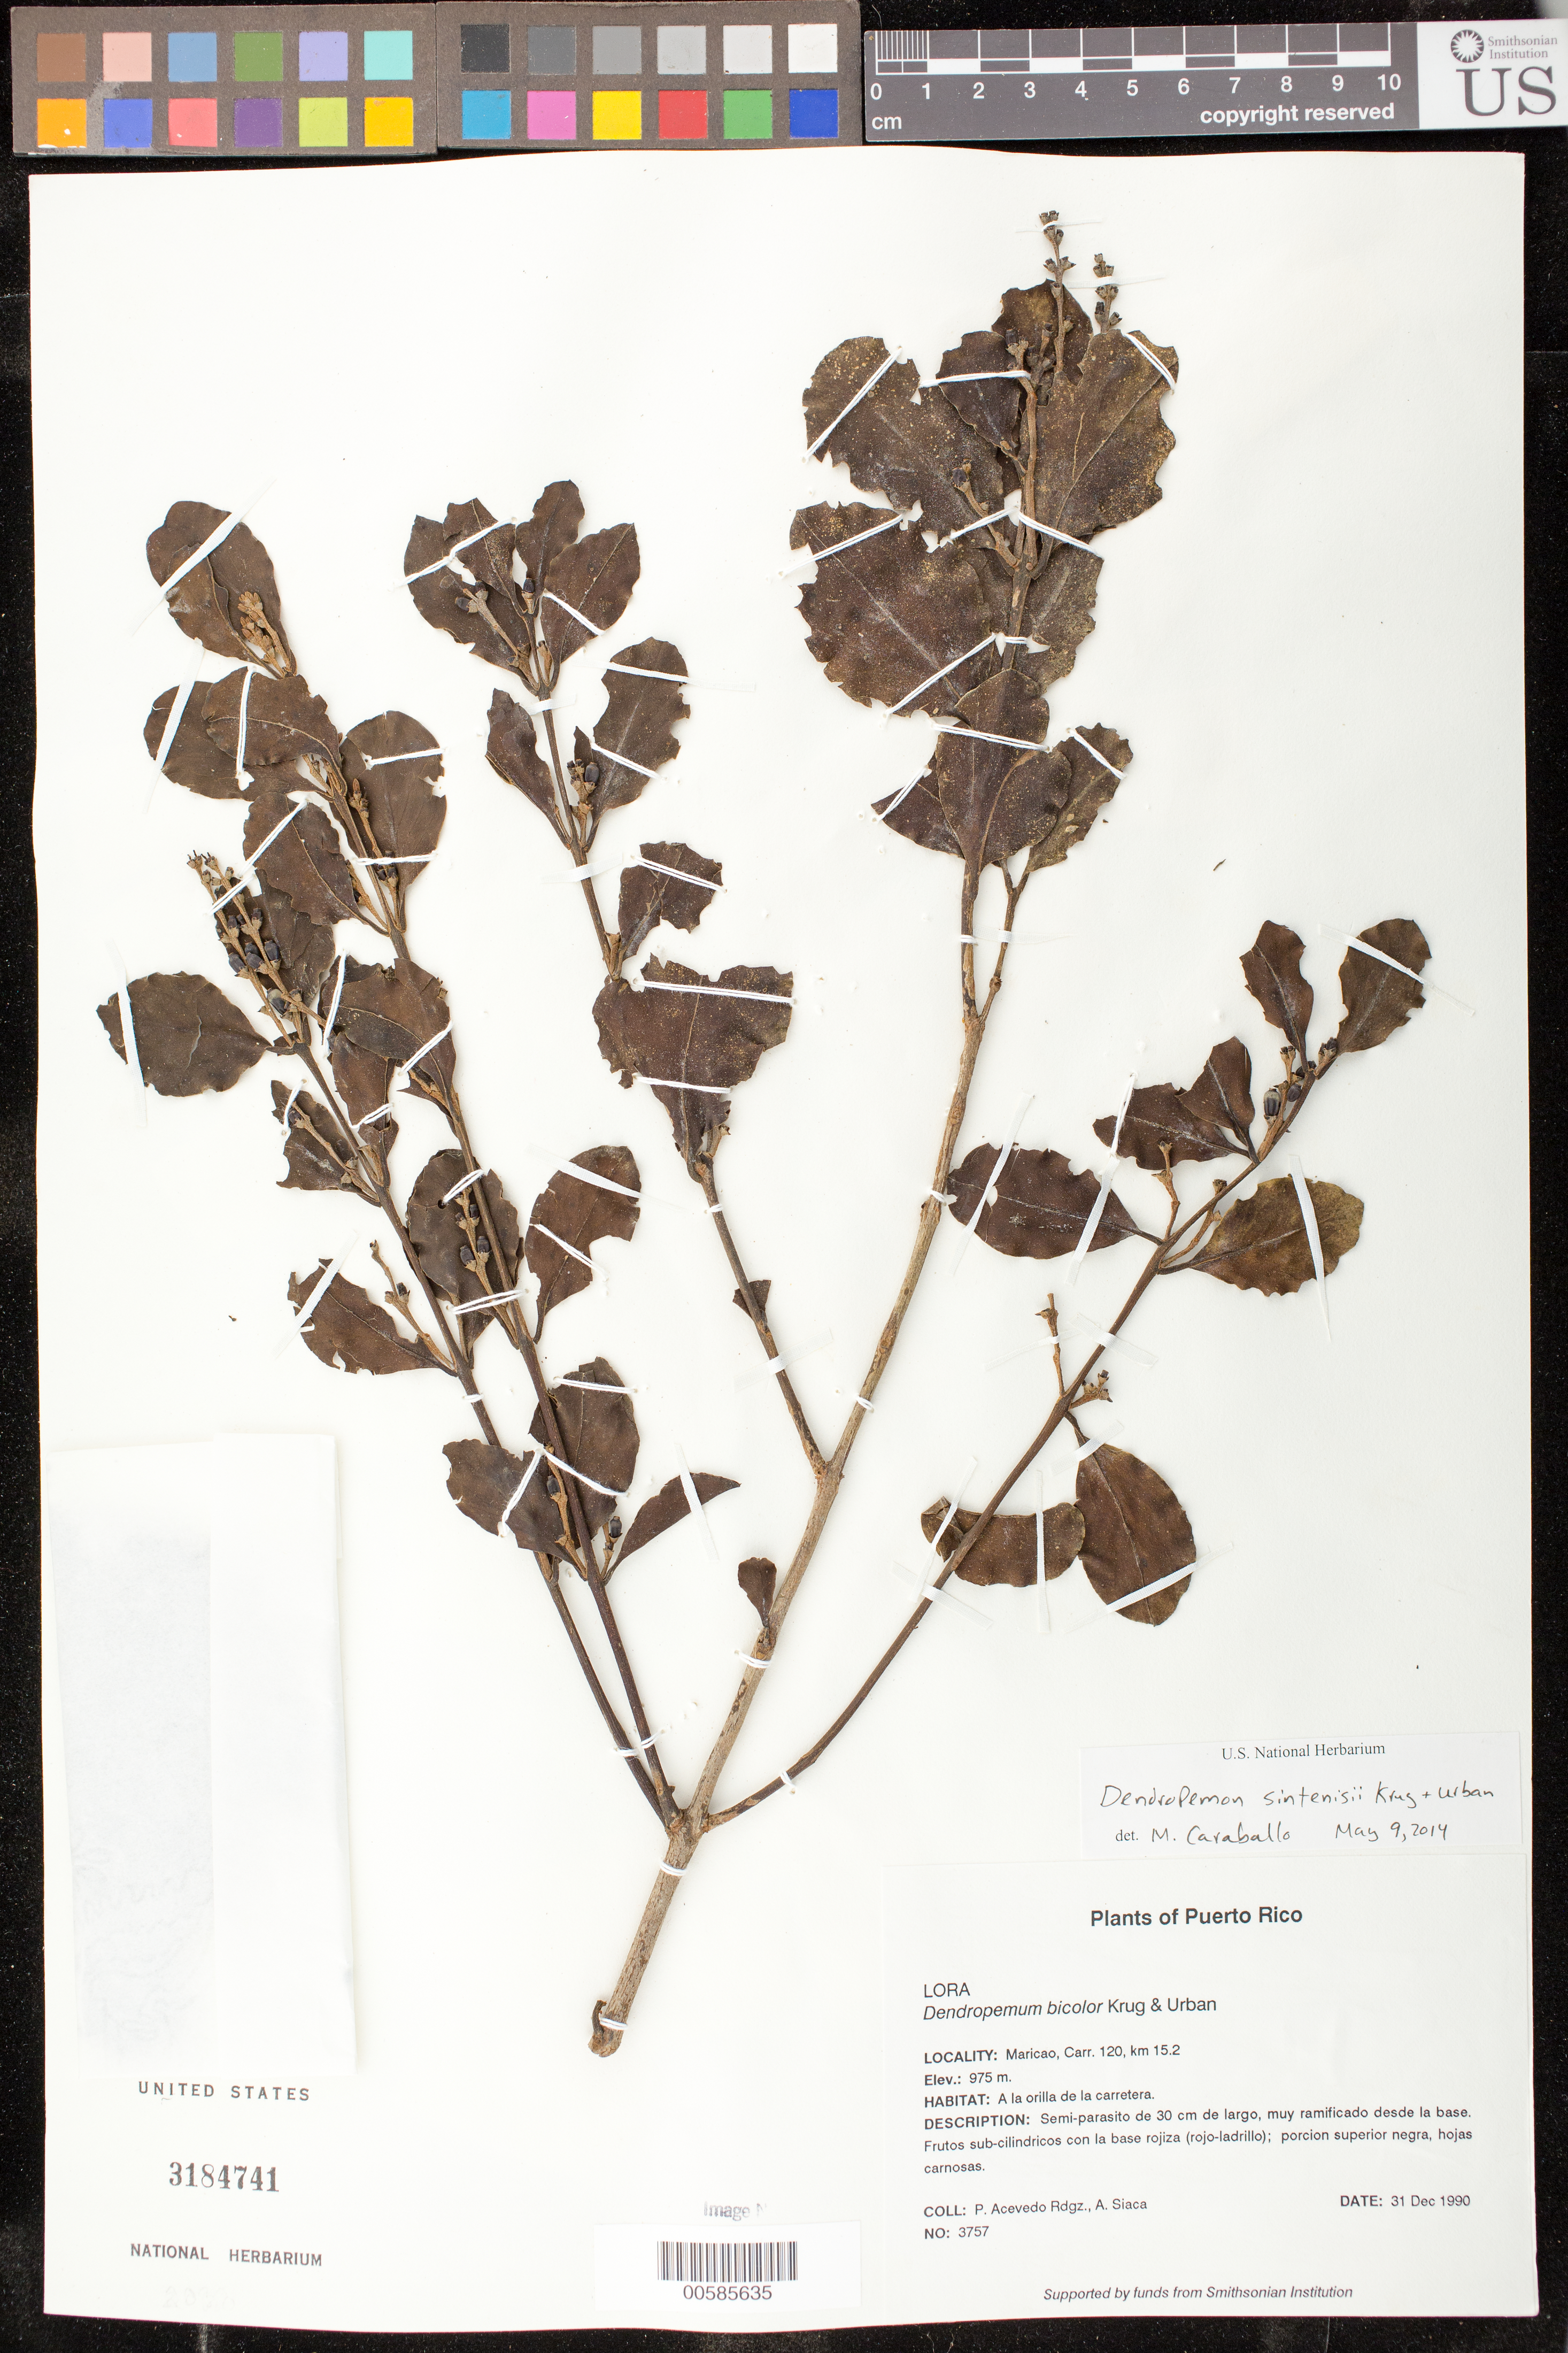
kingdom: Plantae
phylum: Tracheophyta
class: Magnoliopsida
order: Santalales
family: Loranthaceae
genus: Dendropemon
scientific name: Dendropemon sintenisii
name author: Krug & Urb.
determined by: Caraballo-Ortiz, Marcos A., (MISS), University of Mississippi (UNITED STATES)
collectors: P. Acevedo-Rodr. & A. Siaca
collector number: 3757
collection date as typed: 31 Dec 1990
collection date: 1990-12-31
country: Puerto Rico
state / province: Maricao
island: Puerto Rico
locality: Maricao, Carr. 120, km 15.2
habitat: A la orilla de la carretera.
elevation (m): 975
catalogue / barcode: US 3184741